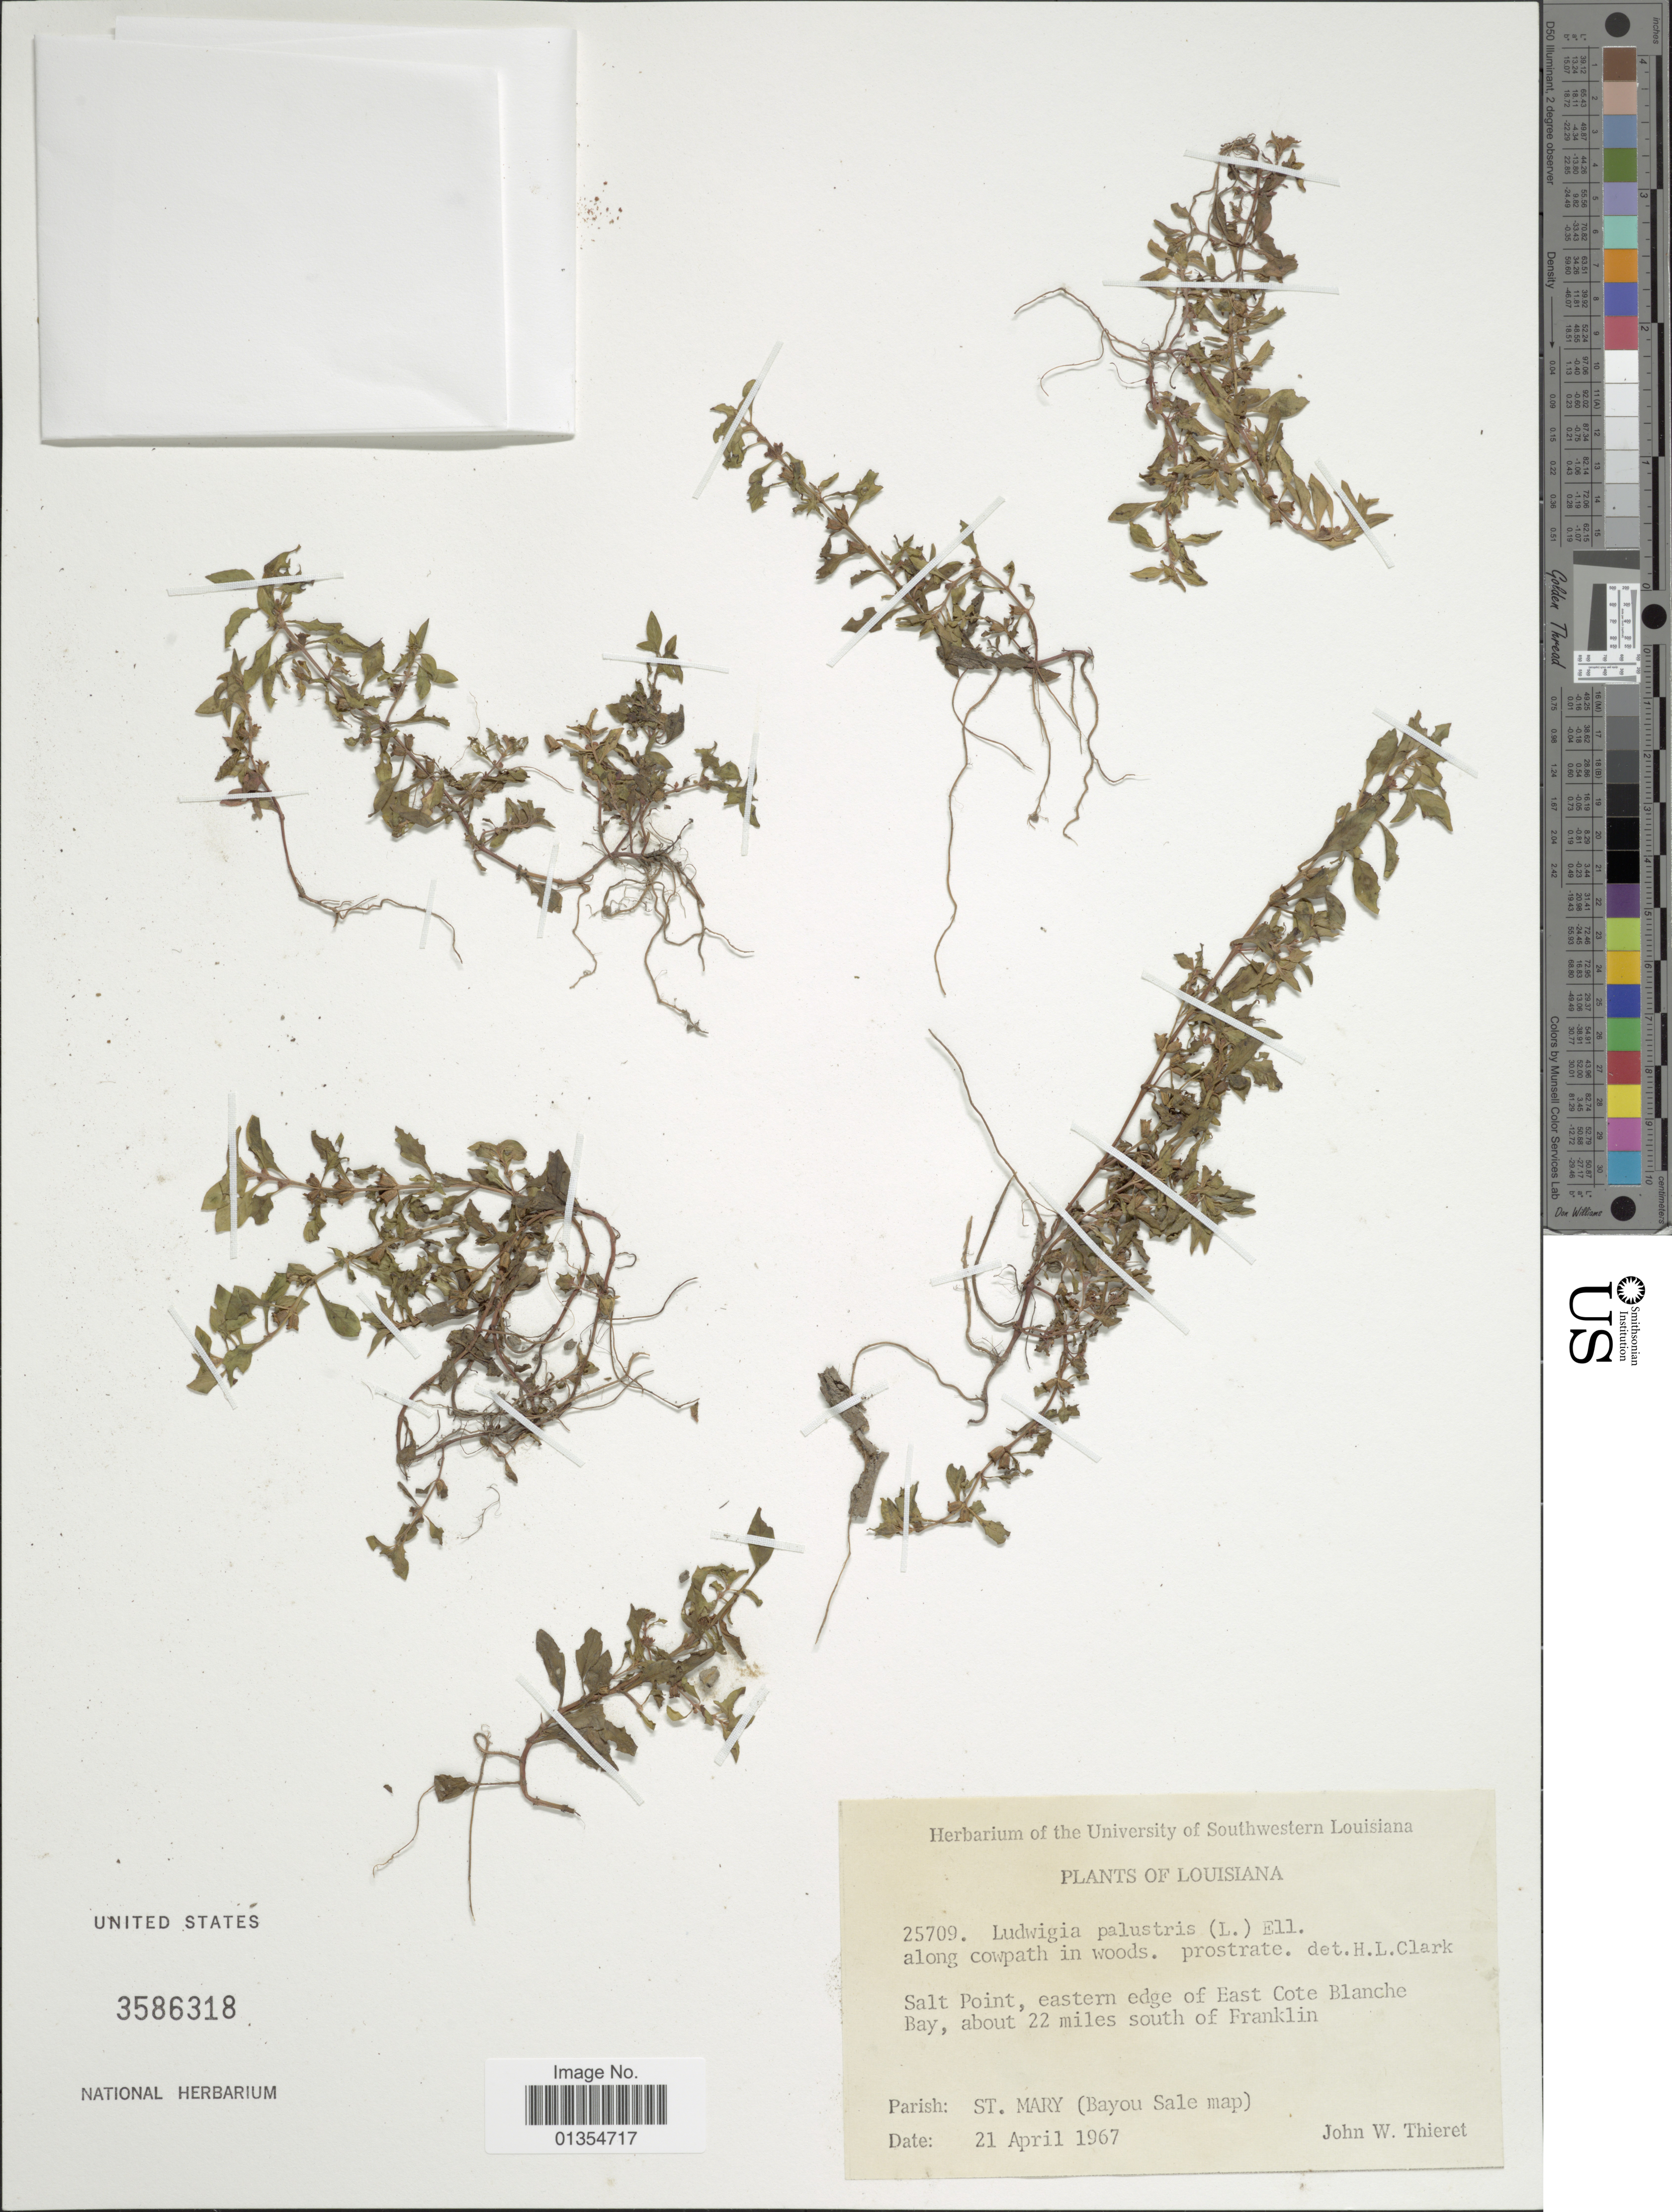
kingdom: Plantae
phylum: Tracheophyta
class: Magnoliopsida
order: Myrtales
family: Onagraceae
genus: Ludwigia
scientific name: Ludwigia palustris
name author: (L.) Elliott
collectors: J. W. Thieret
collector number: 25709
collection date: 1967-04-21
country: United States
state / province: Louisiana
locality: Salt Point, eastern edge of East Cote Blanche Bay, about 22 miles south of Franklin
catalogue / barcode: US 3586318